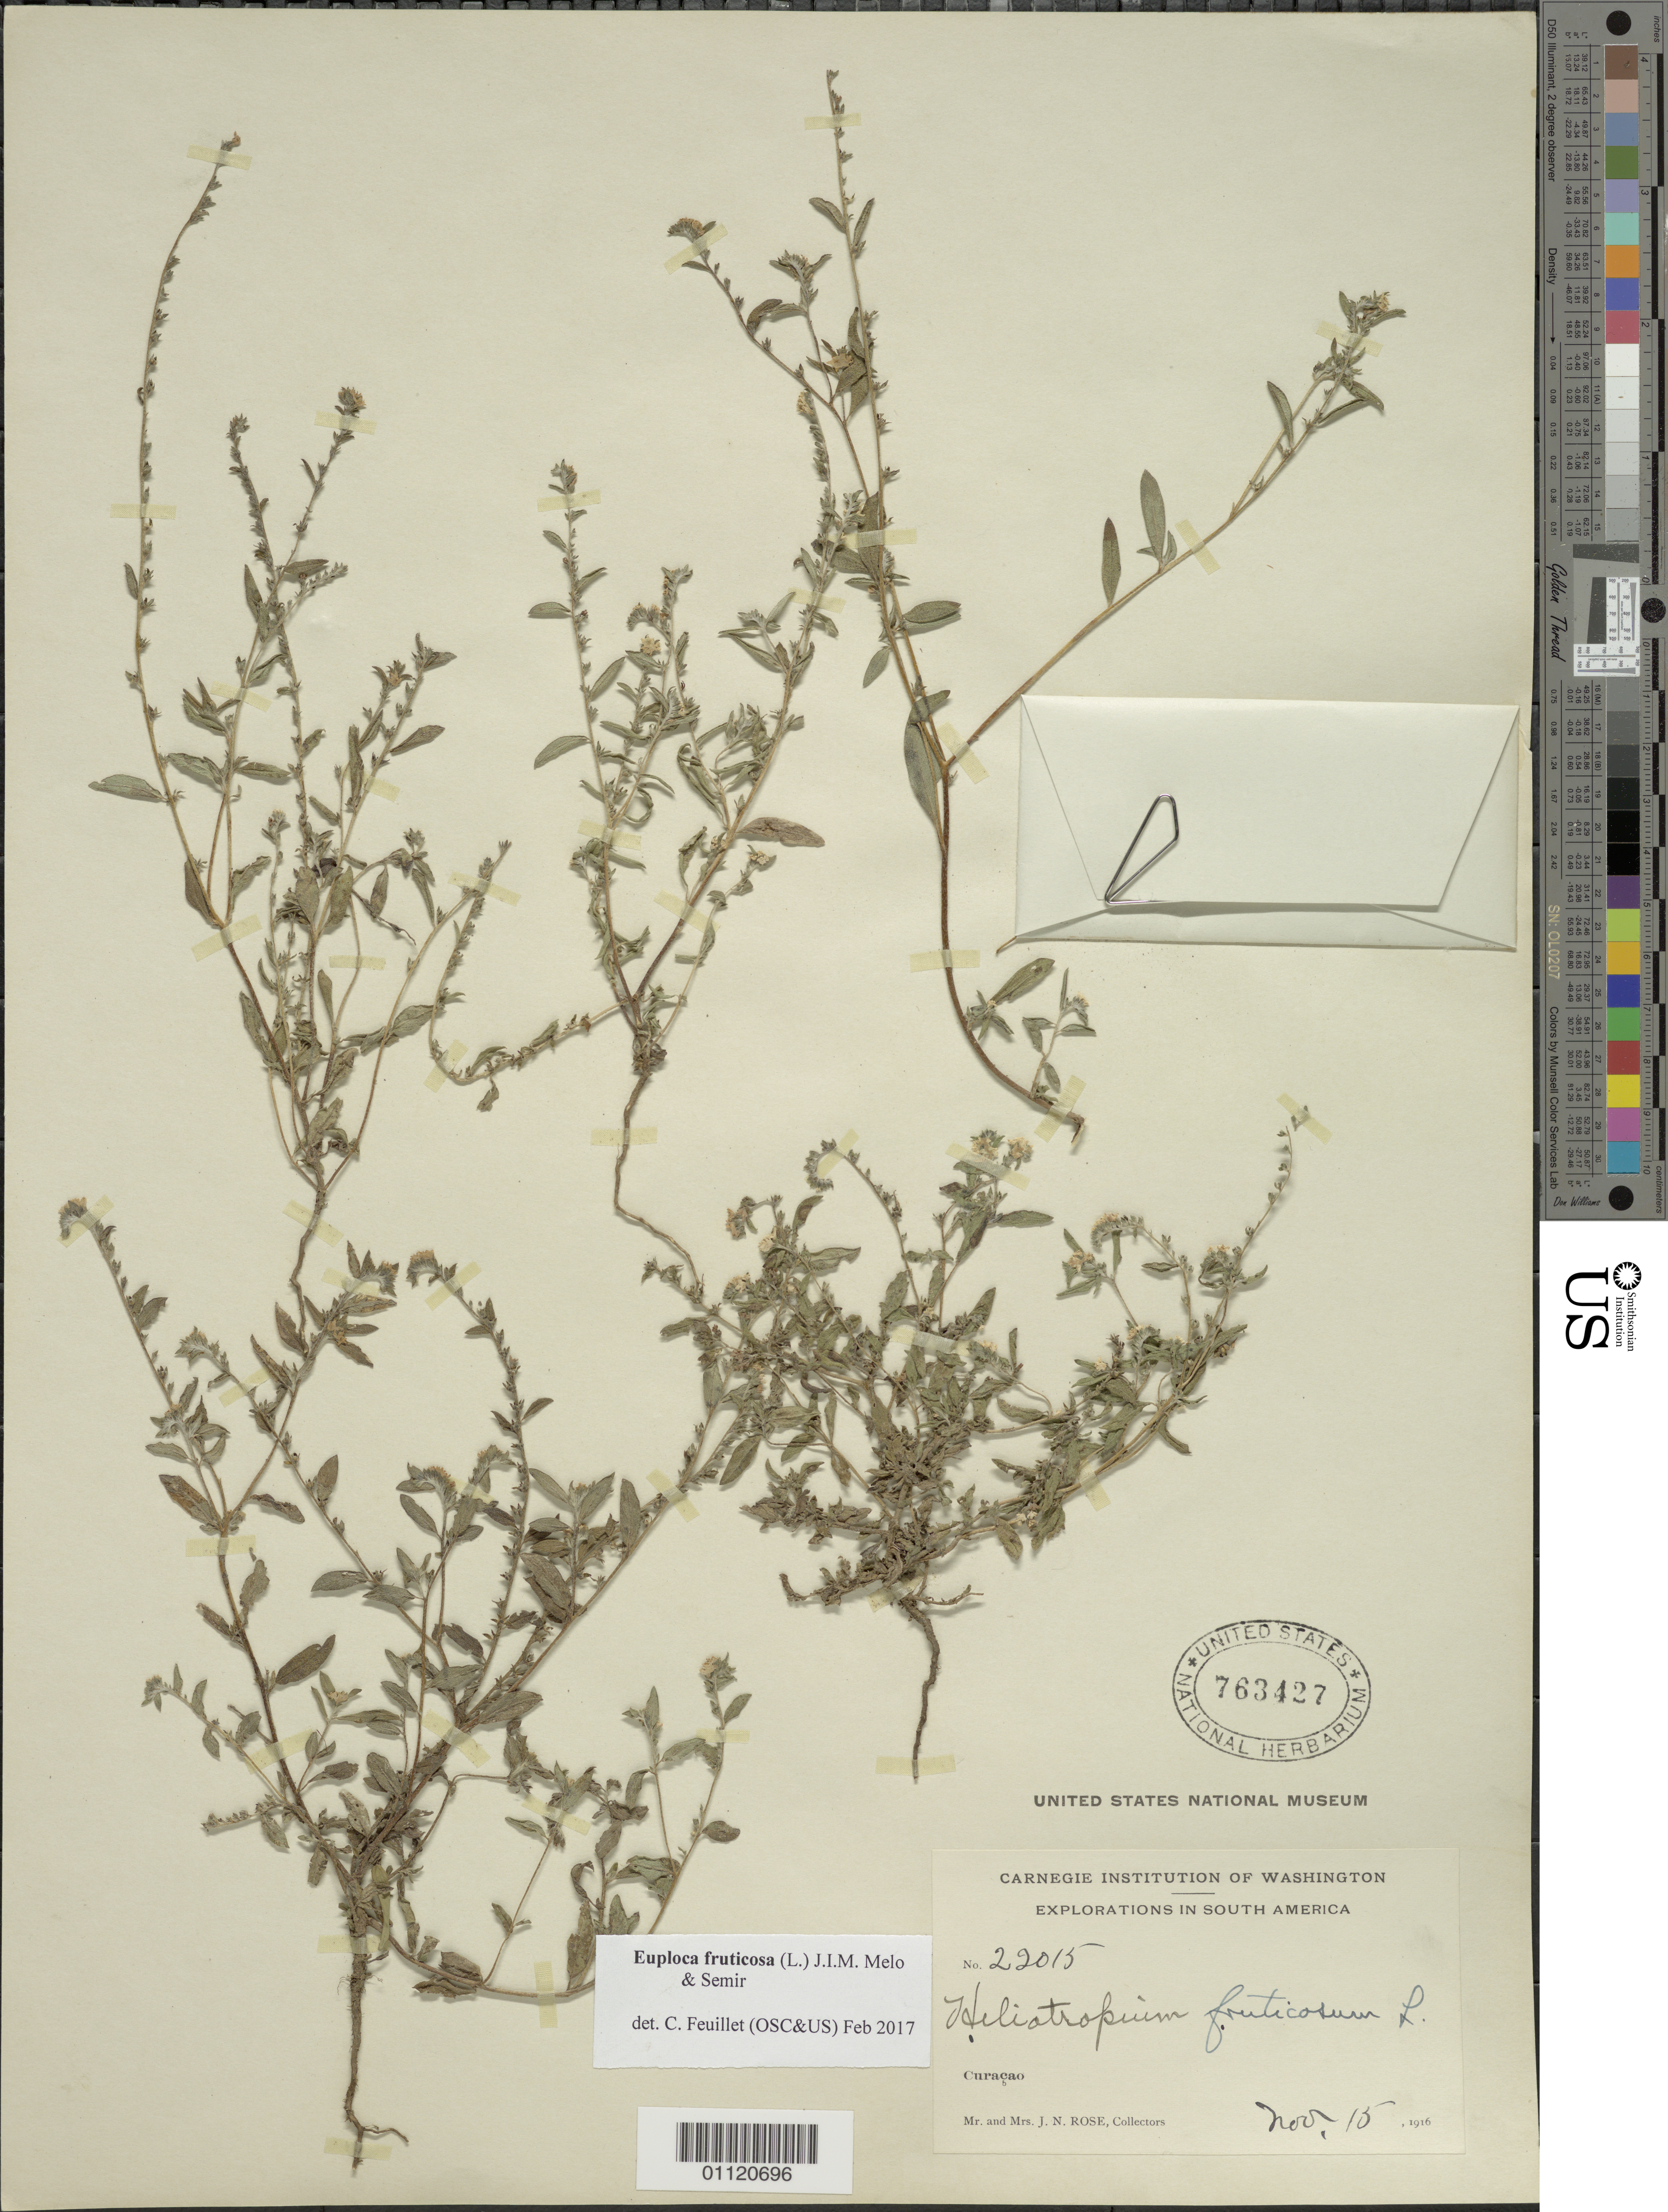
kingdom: Plantae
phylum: Tracheophyta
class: Magnoliopsida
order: Boraginales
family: Heliotropiaceae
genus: Heliotropium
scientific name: Heliotropium fruticosum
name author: L.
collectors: J. N. Rose & L. B. Rose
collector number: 22015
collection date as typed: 15 Nov 1916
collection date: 1916-11-15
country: Curaçao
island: Curaçao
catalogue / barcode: US 763427